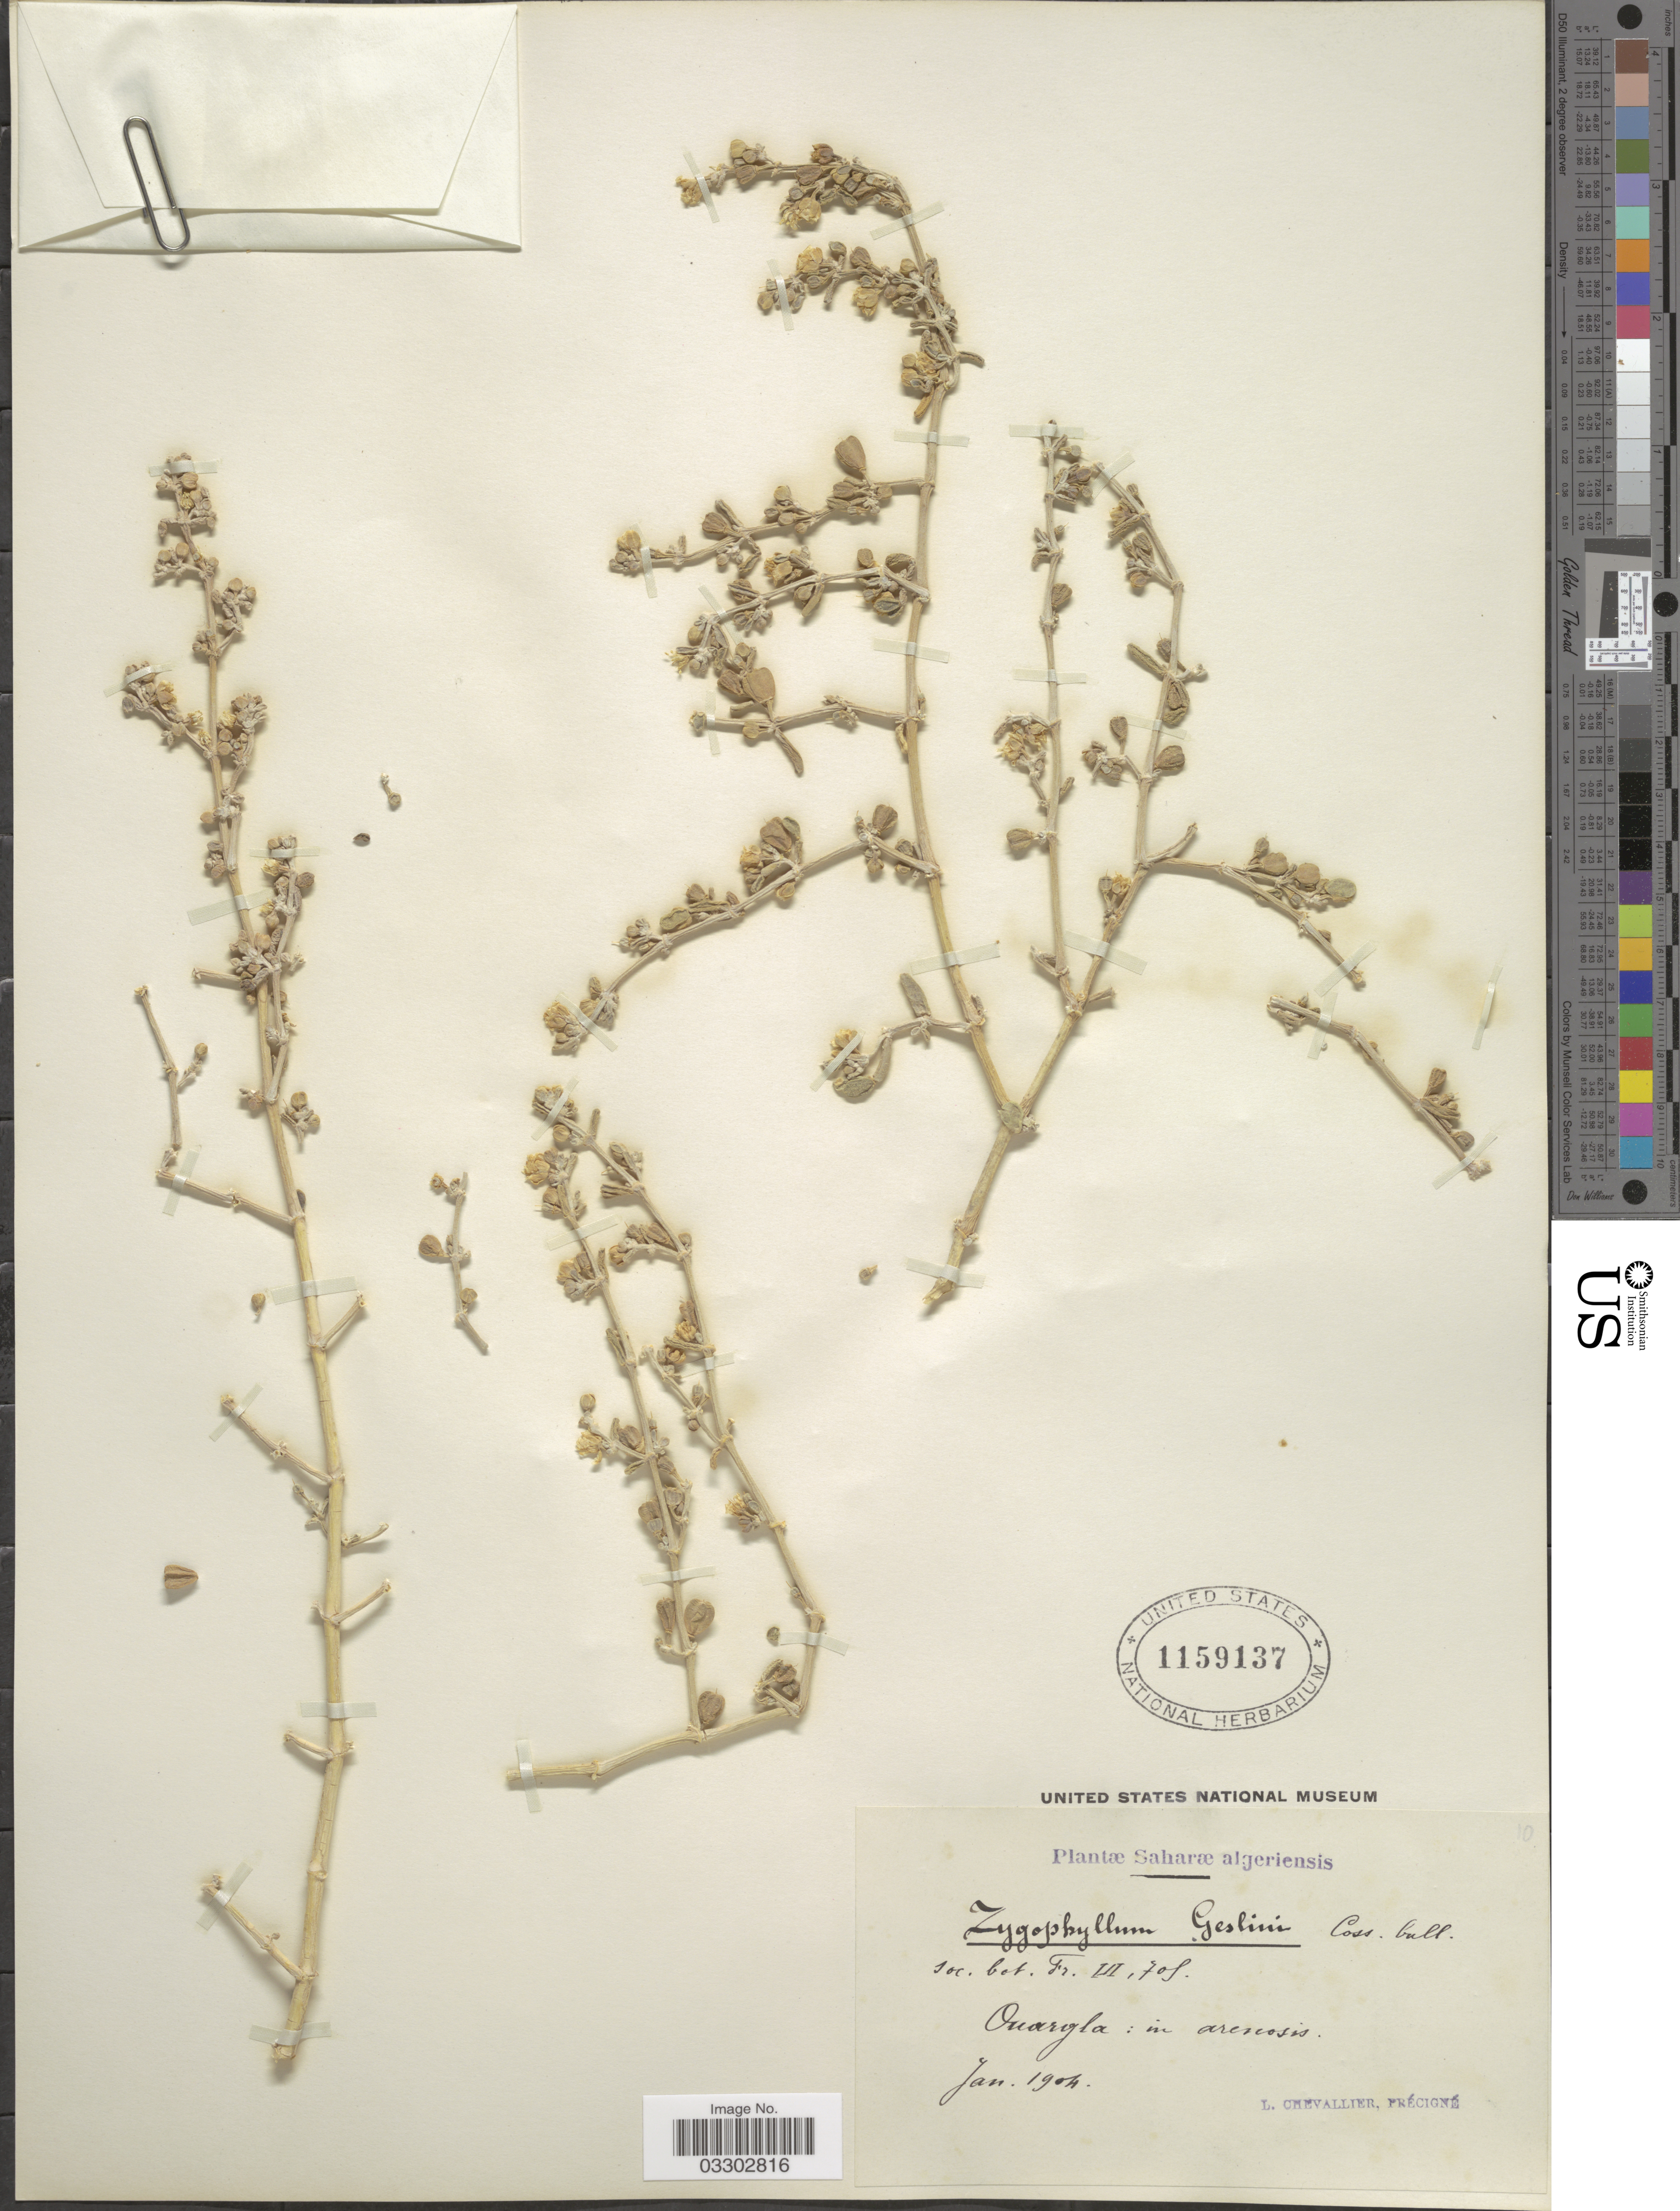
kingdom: Plantae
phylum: Tracheophyta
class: Magnoliopsida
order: Zygophyllales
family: Zygophyllaceae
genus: Zygophyllum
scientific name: Zygophyllum geslinii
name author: Coss.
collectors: L. Chevallier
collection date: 1904-01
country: Algeria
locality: Saharæ algeriensis. Ouargla : in arenosis.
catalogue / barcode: US 1159137